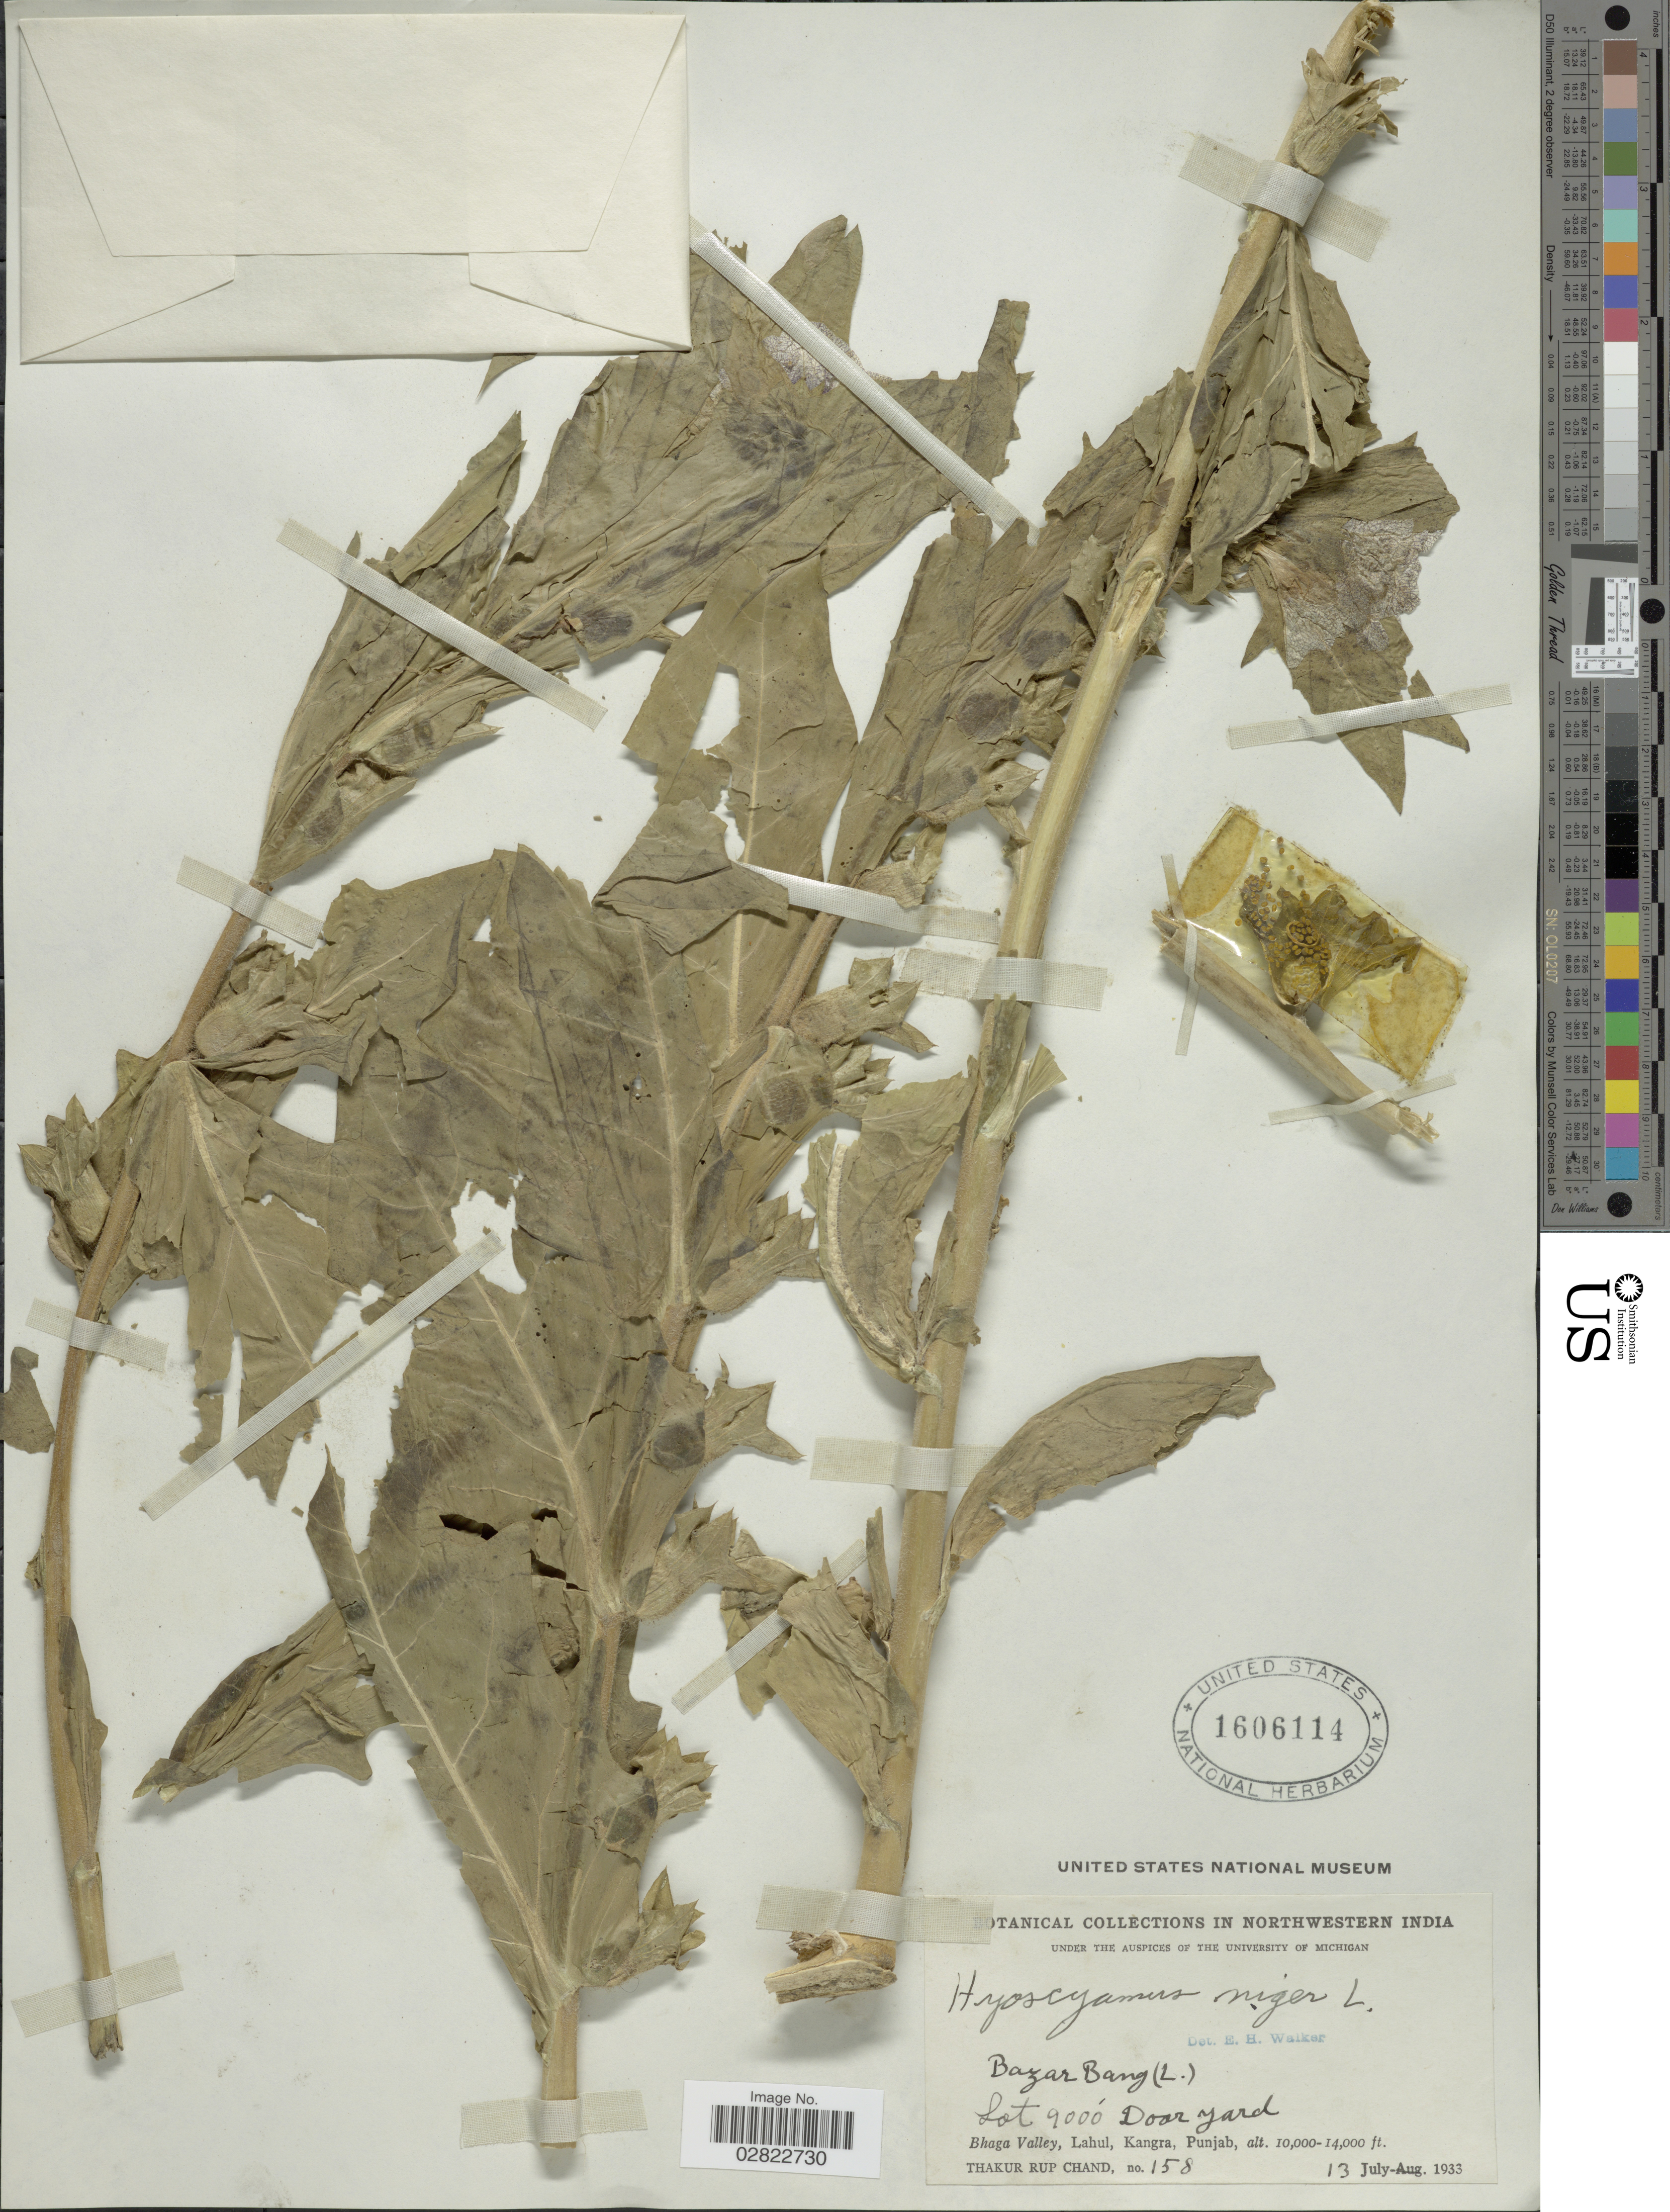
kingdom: Plantae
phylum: Tracheophyta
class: Magnoliopsida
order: Solanales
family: Solanaceae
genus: Hyoscyamus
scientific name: Hyoscyamus niger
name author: L.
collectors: T. R. Chand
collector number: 158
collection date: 1933-07-13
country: India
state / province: Himachal Pradesh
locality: Northwestern India, Lot 9000 Door Yard, Bhaga Valley, Lahul, Kangra.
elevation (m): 3048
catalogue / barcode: US 1606114